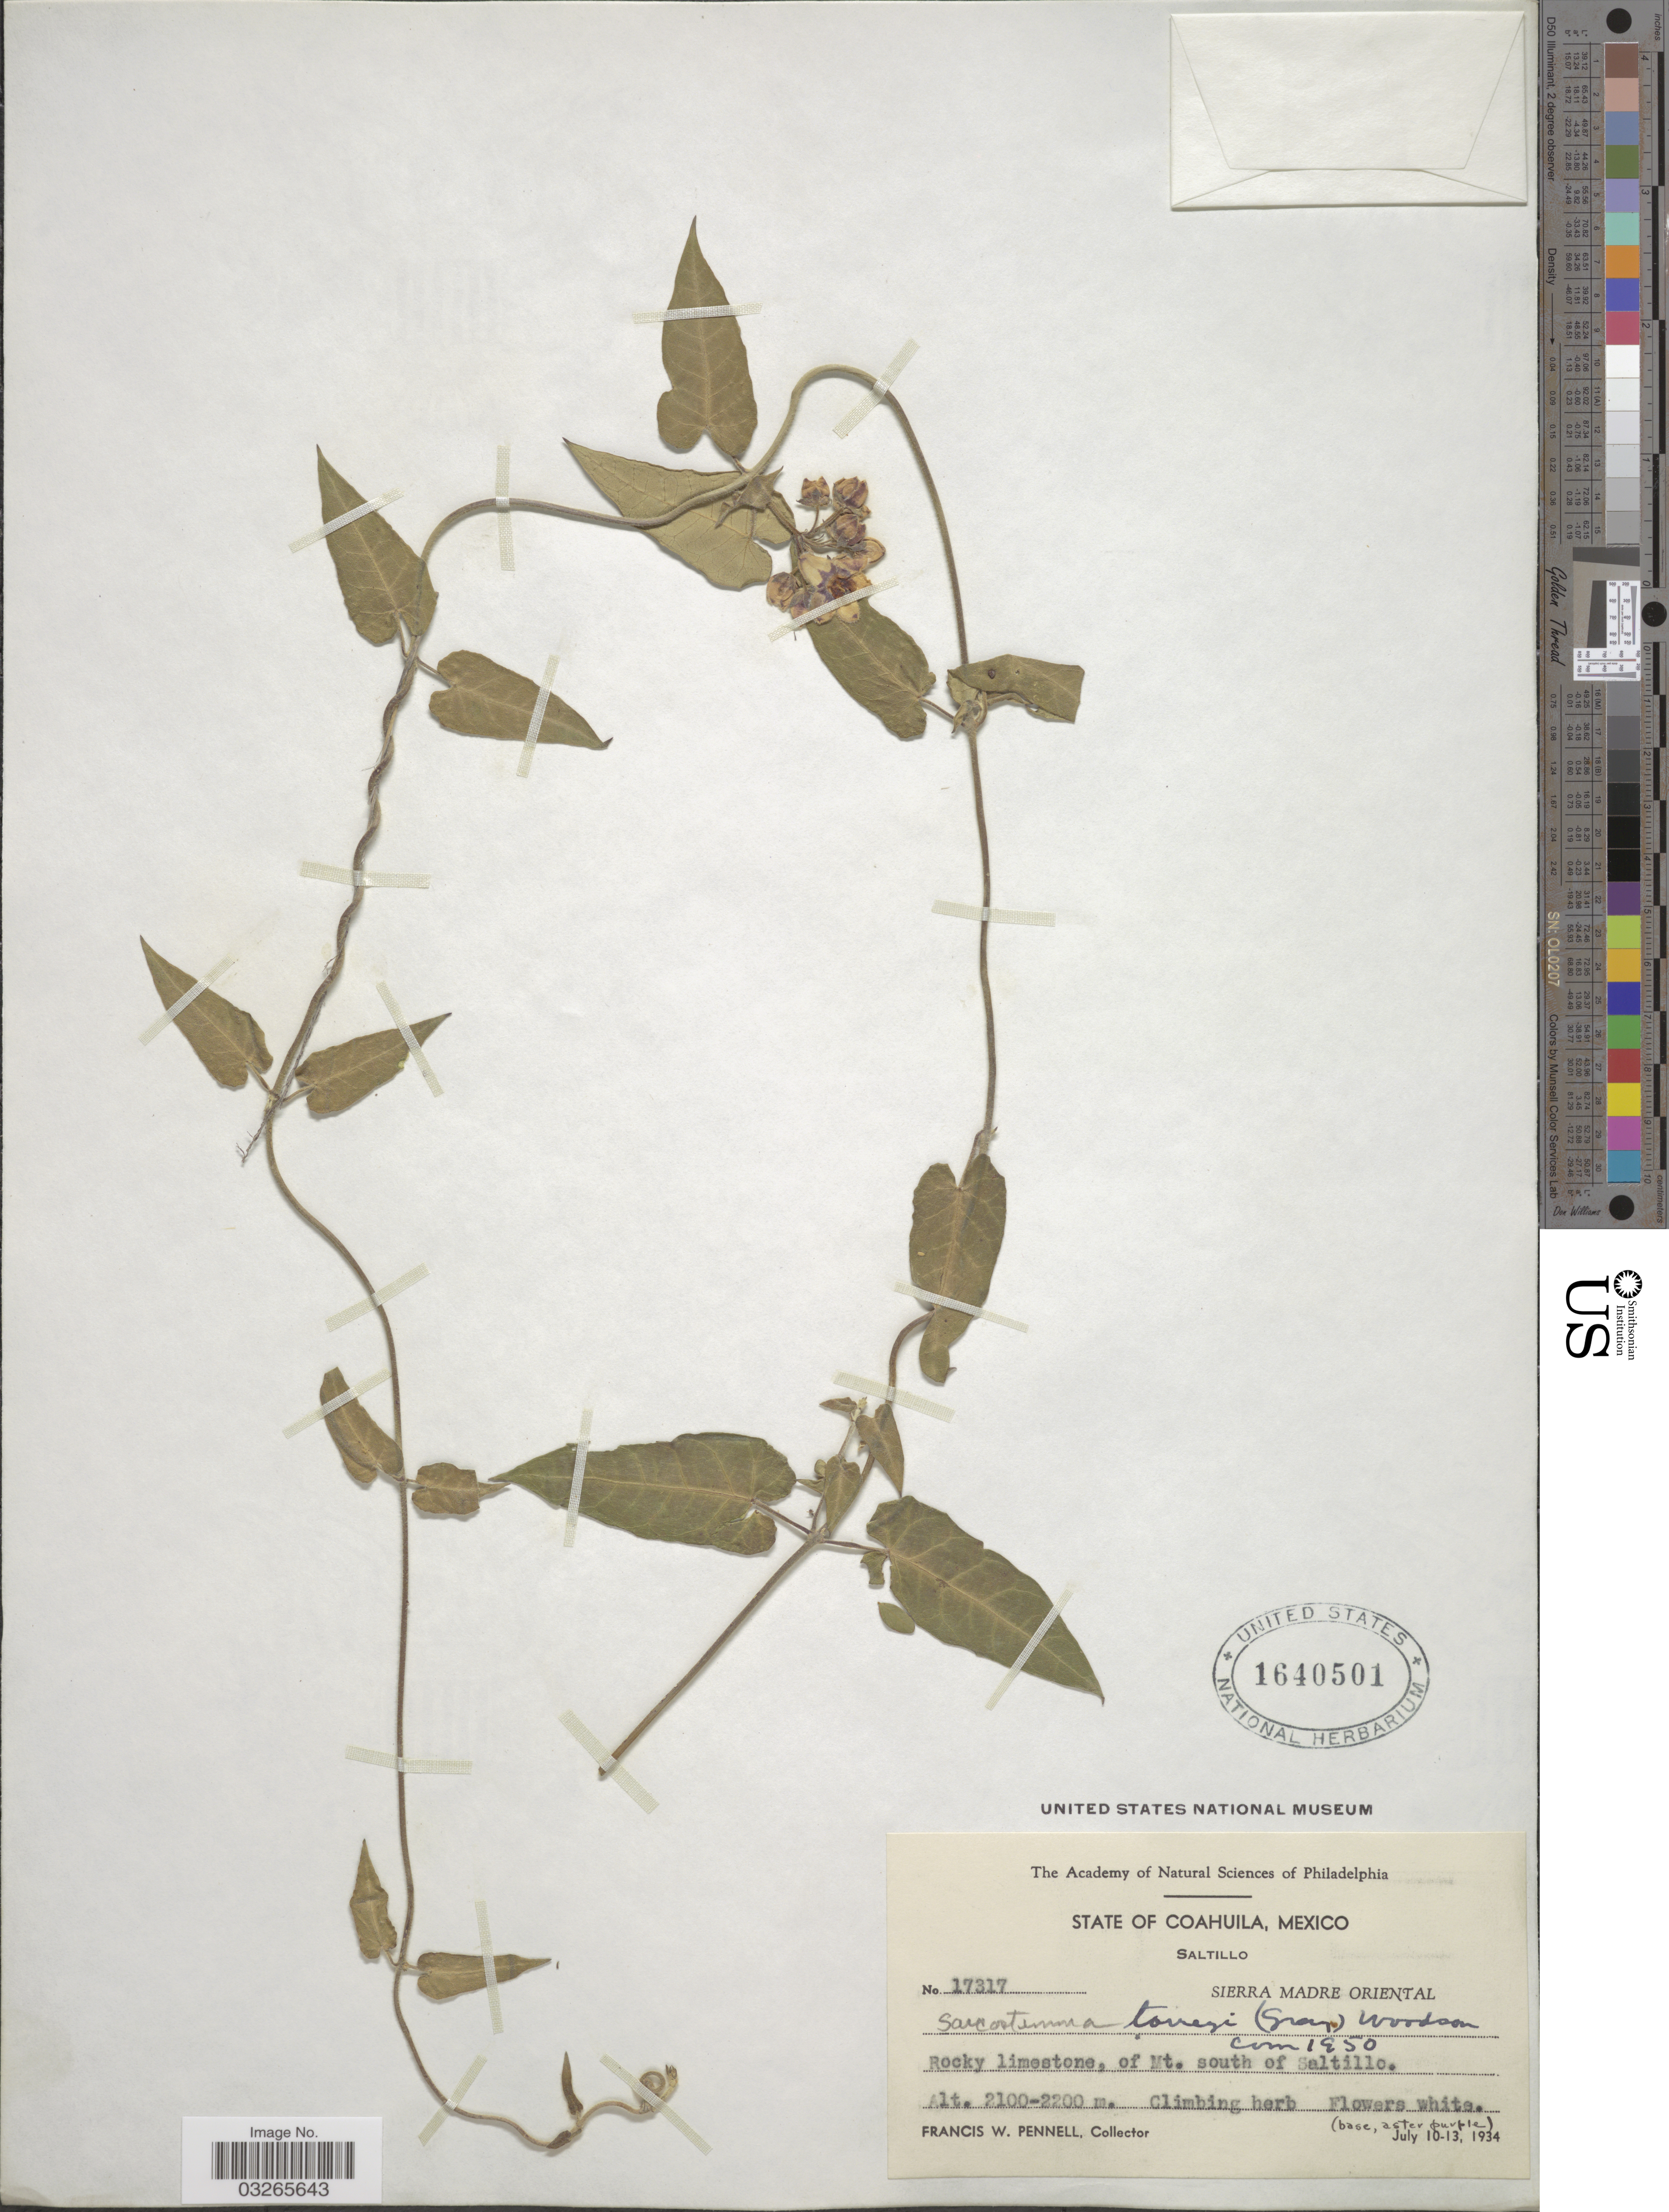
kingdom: Plantae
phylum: Tracheophyta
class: Magnoliopsida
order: Gentianales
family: Apocynaceae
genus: Sarcostemma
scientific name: Sarcostemma torreyi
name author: (A. Gray) Woodson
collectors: F. W. Pennell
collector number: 17317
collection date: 1934-07-10/1934-07-13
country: Mexico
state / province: Coahuila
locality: Saltillo, Sierra Madre Oriental, Rocky limestone, of Mt. south of Saltillo.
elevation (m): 2100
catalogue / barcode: US 1640501